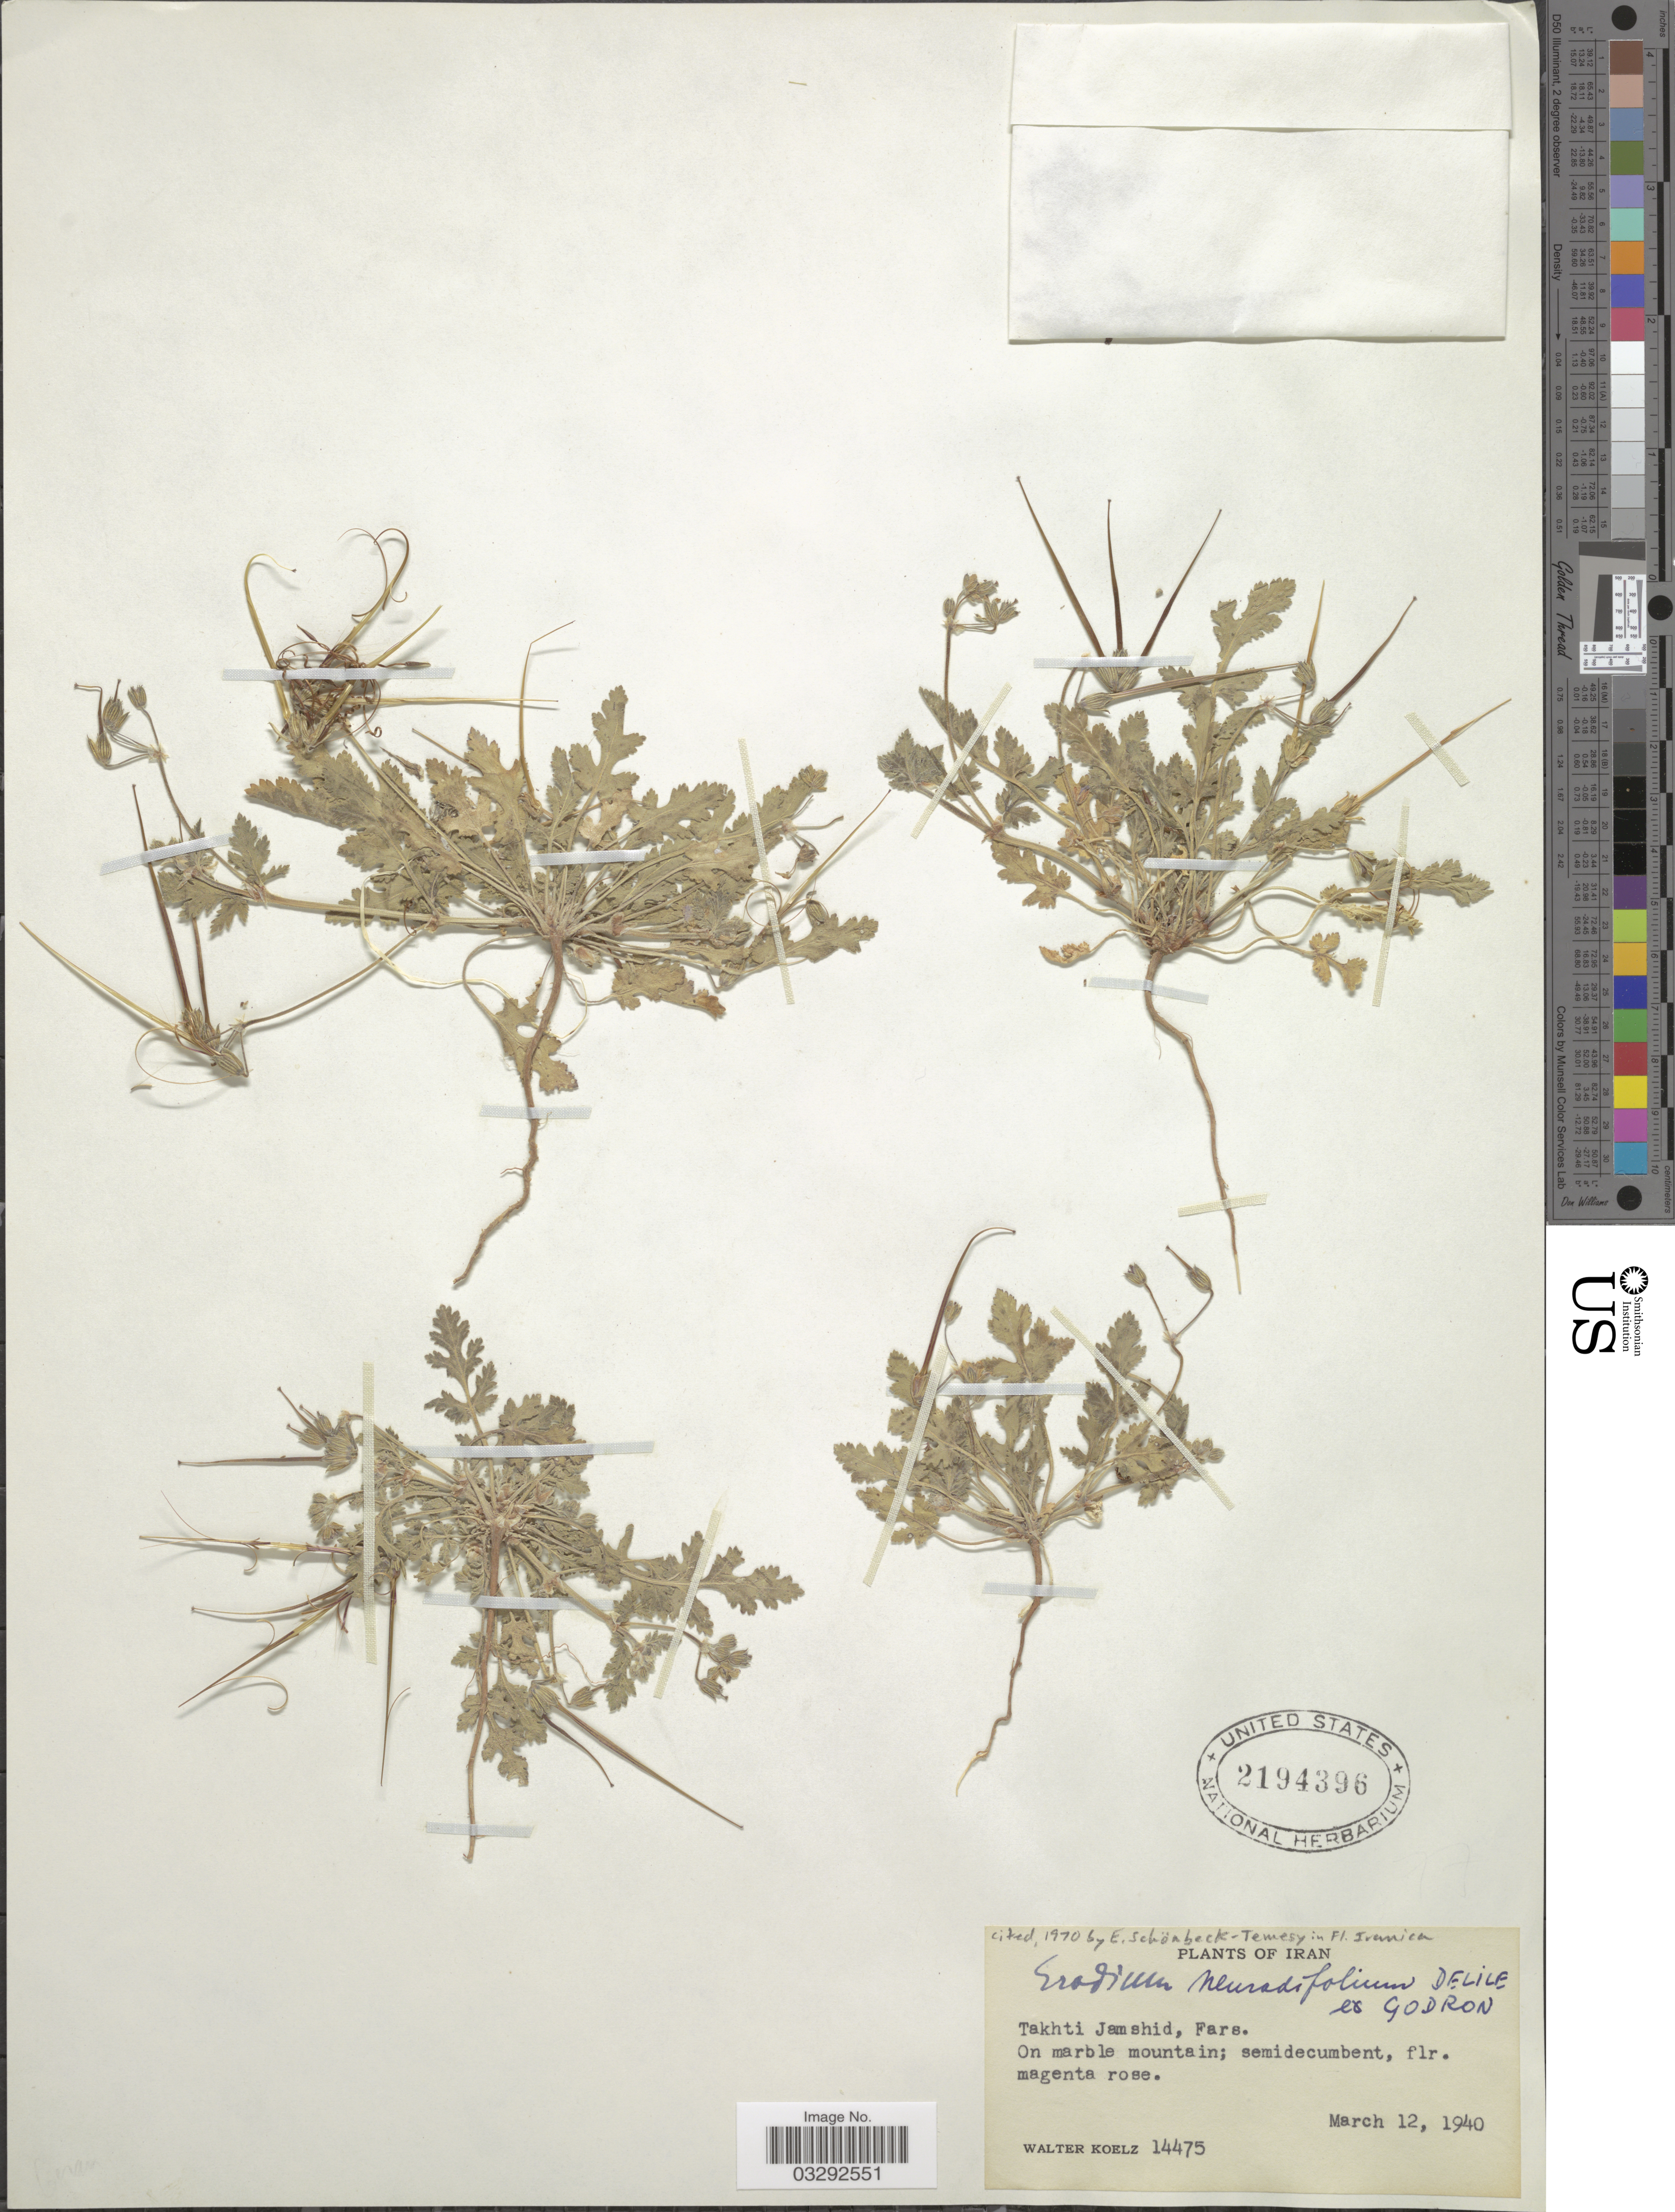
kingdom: Plantae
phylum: Tracheophyta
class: Magnoliopsida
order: Geraniales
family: Geraniaceae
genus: Erodium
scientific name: Erodium neuradifolium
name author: Delile ex Godr.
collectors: W. N. Koelz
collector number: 14475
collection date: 1940-03-12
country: Iran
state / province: Fars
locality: Takhti Jamshid.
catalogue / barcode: US 2194396